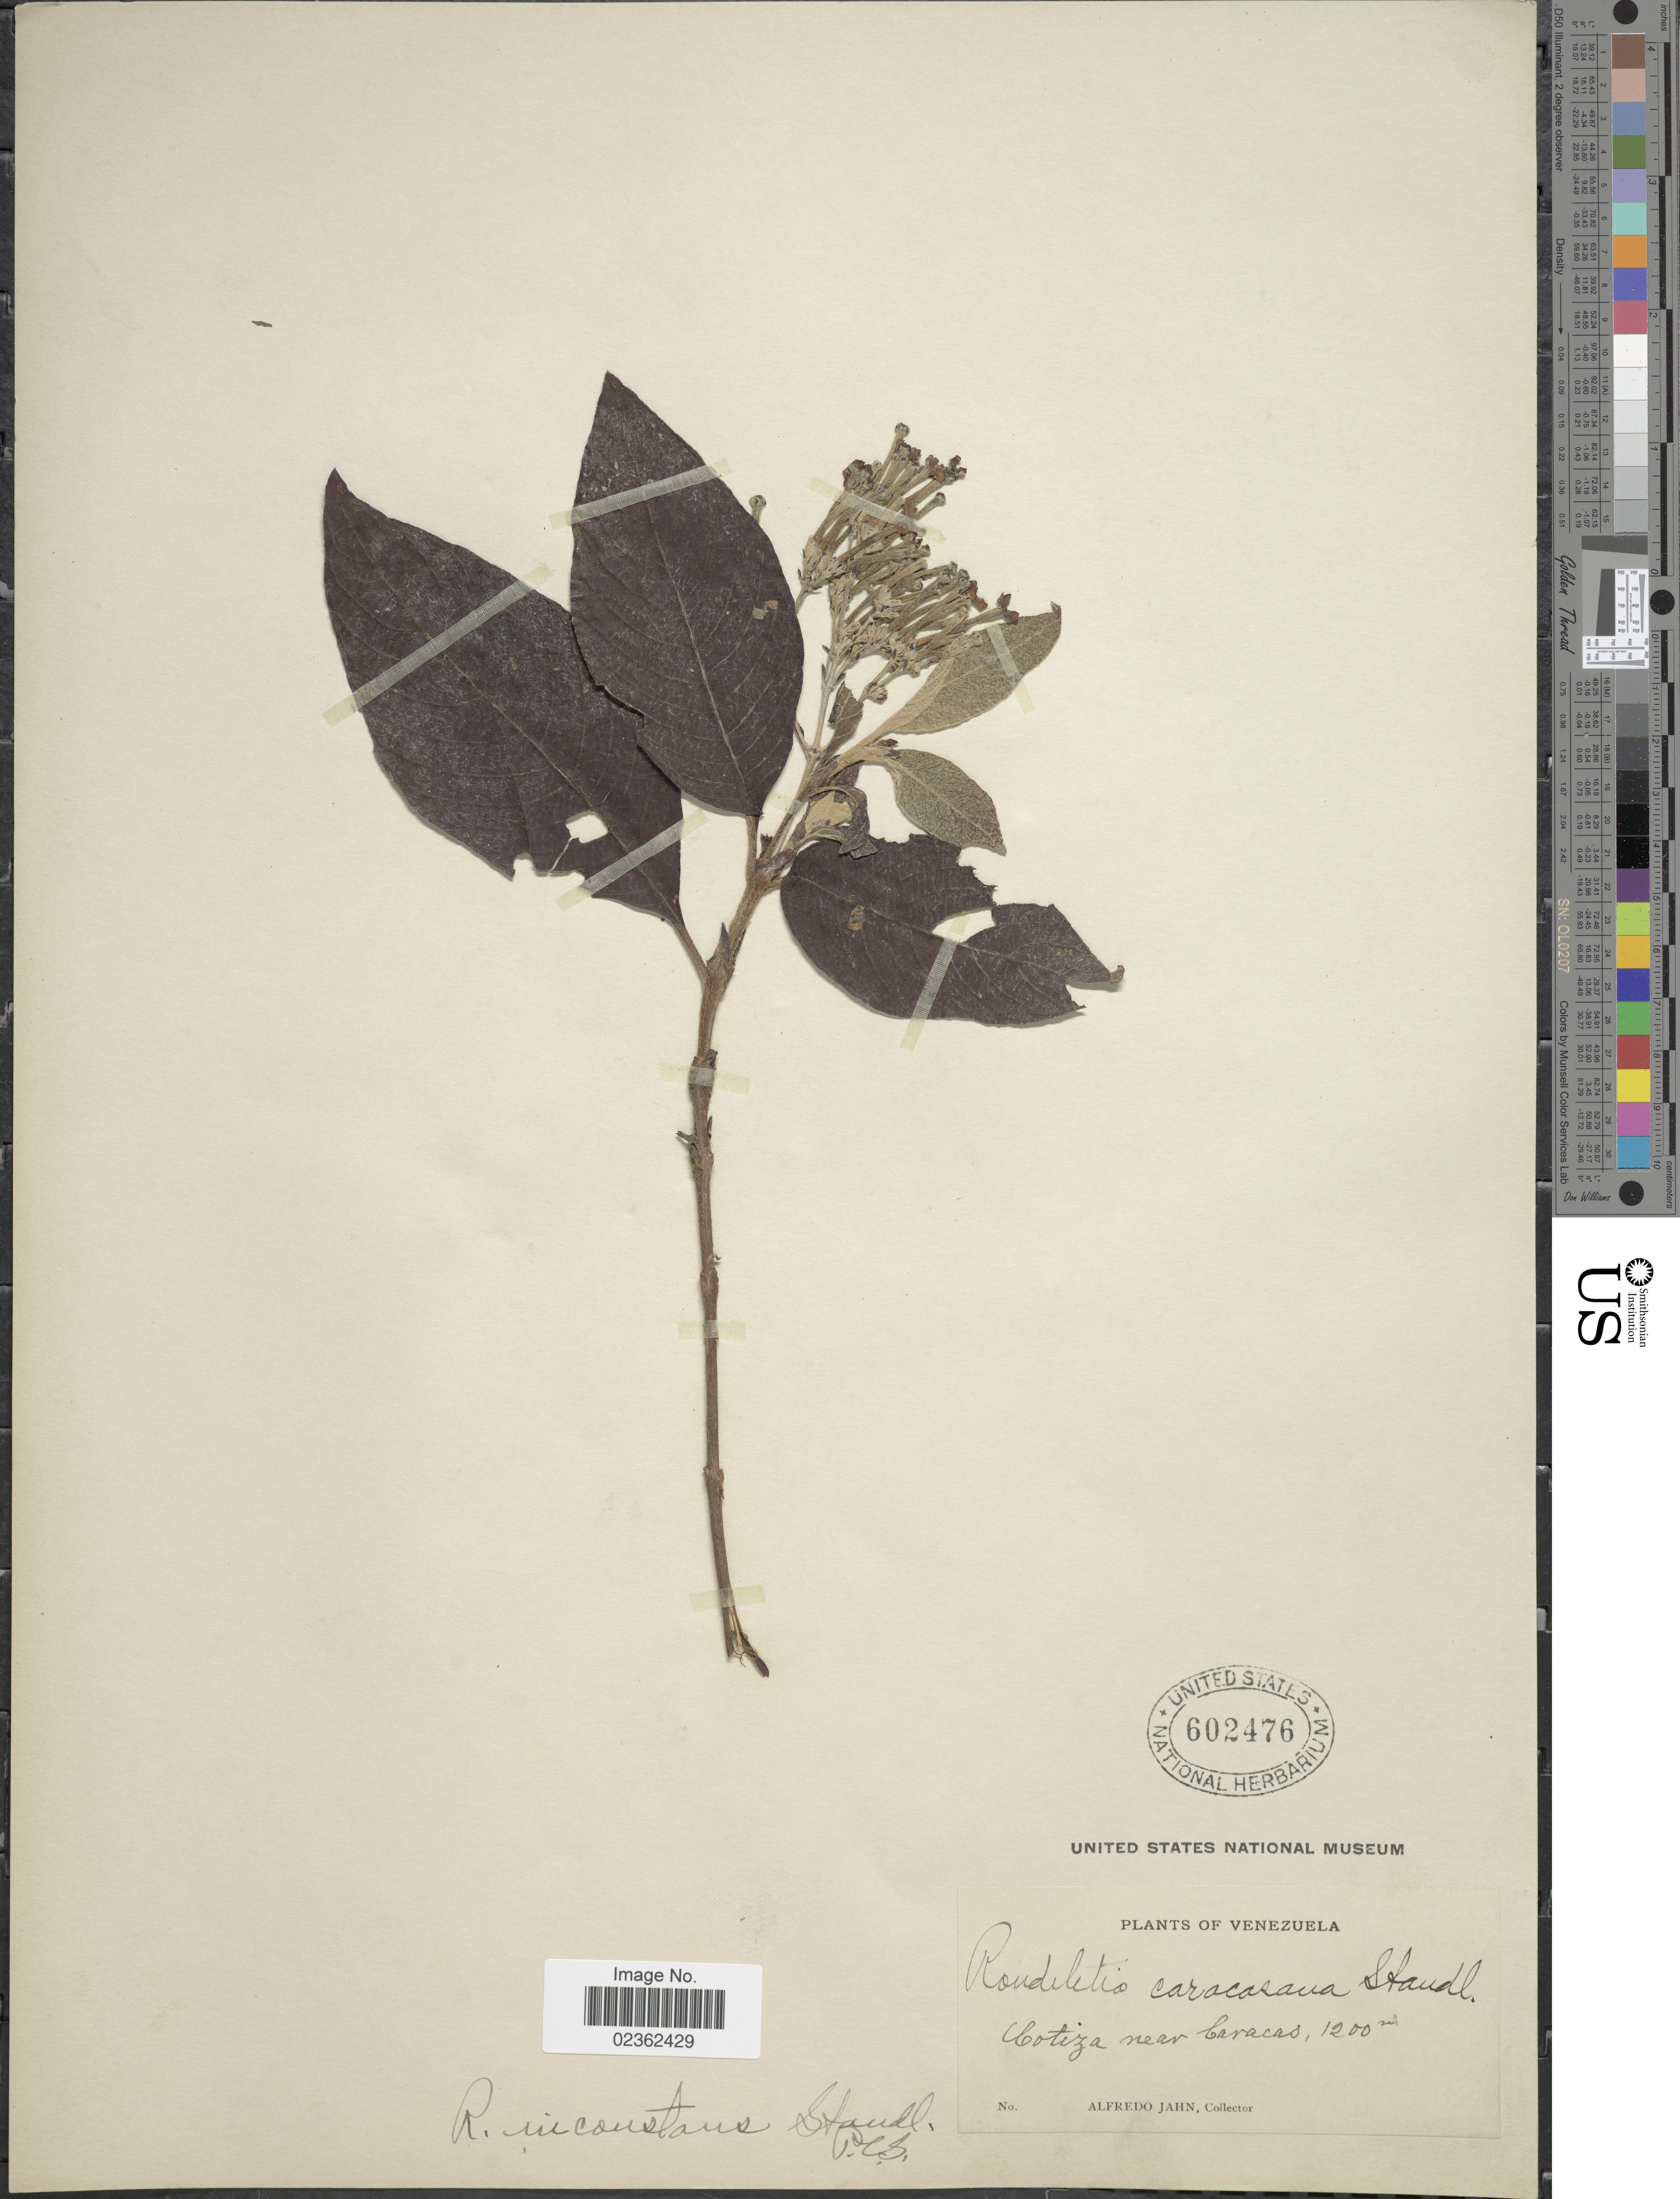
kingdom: Plantae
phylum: Tracheophyta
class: Magnoliopsida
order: Gentianales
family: Rubiaceae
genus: Arachnothryx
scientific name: Arachnothryx reflexa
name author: (Benth.) Planch.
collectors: A. Jahn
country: Venezuela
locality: Cotiza near Caracas.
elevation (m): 1200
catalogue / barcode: US 602476